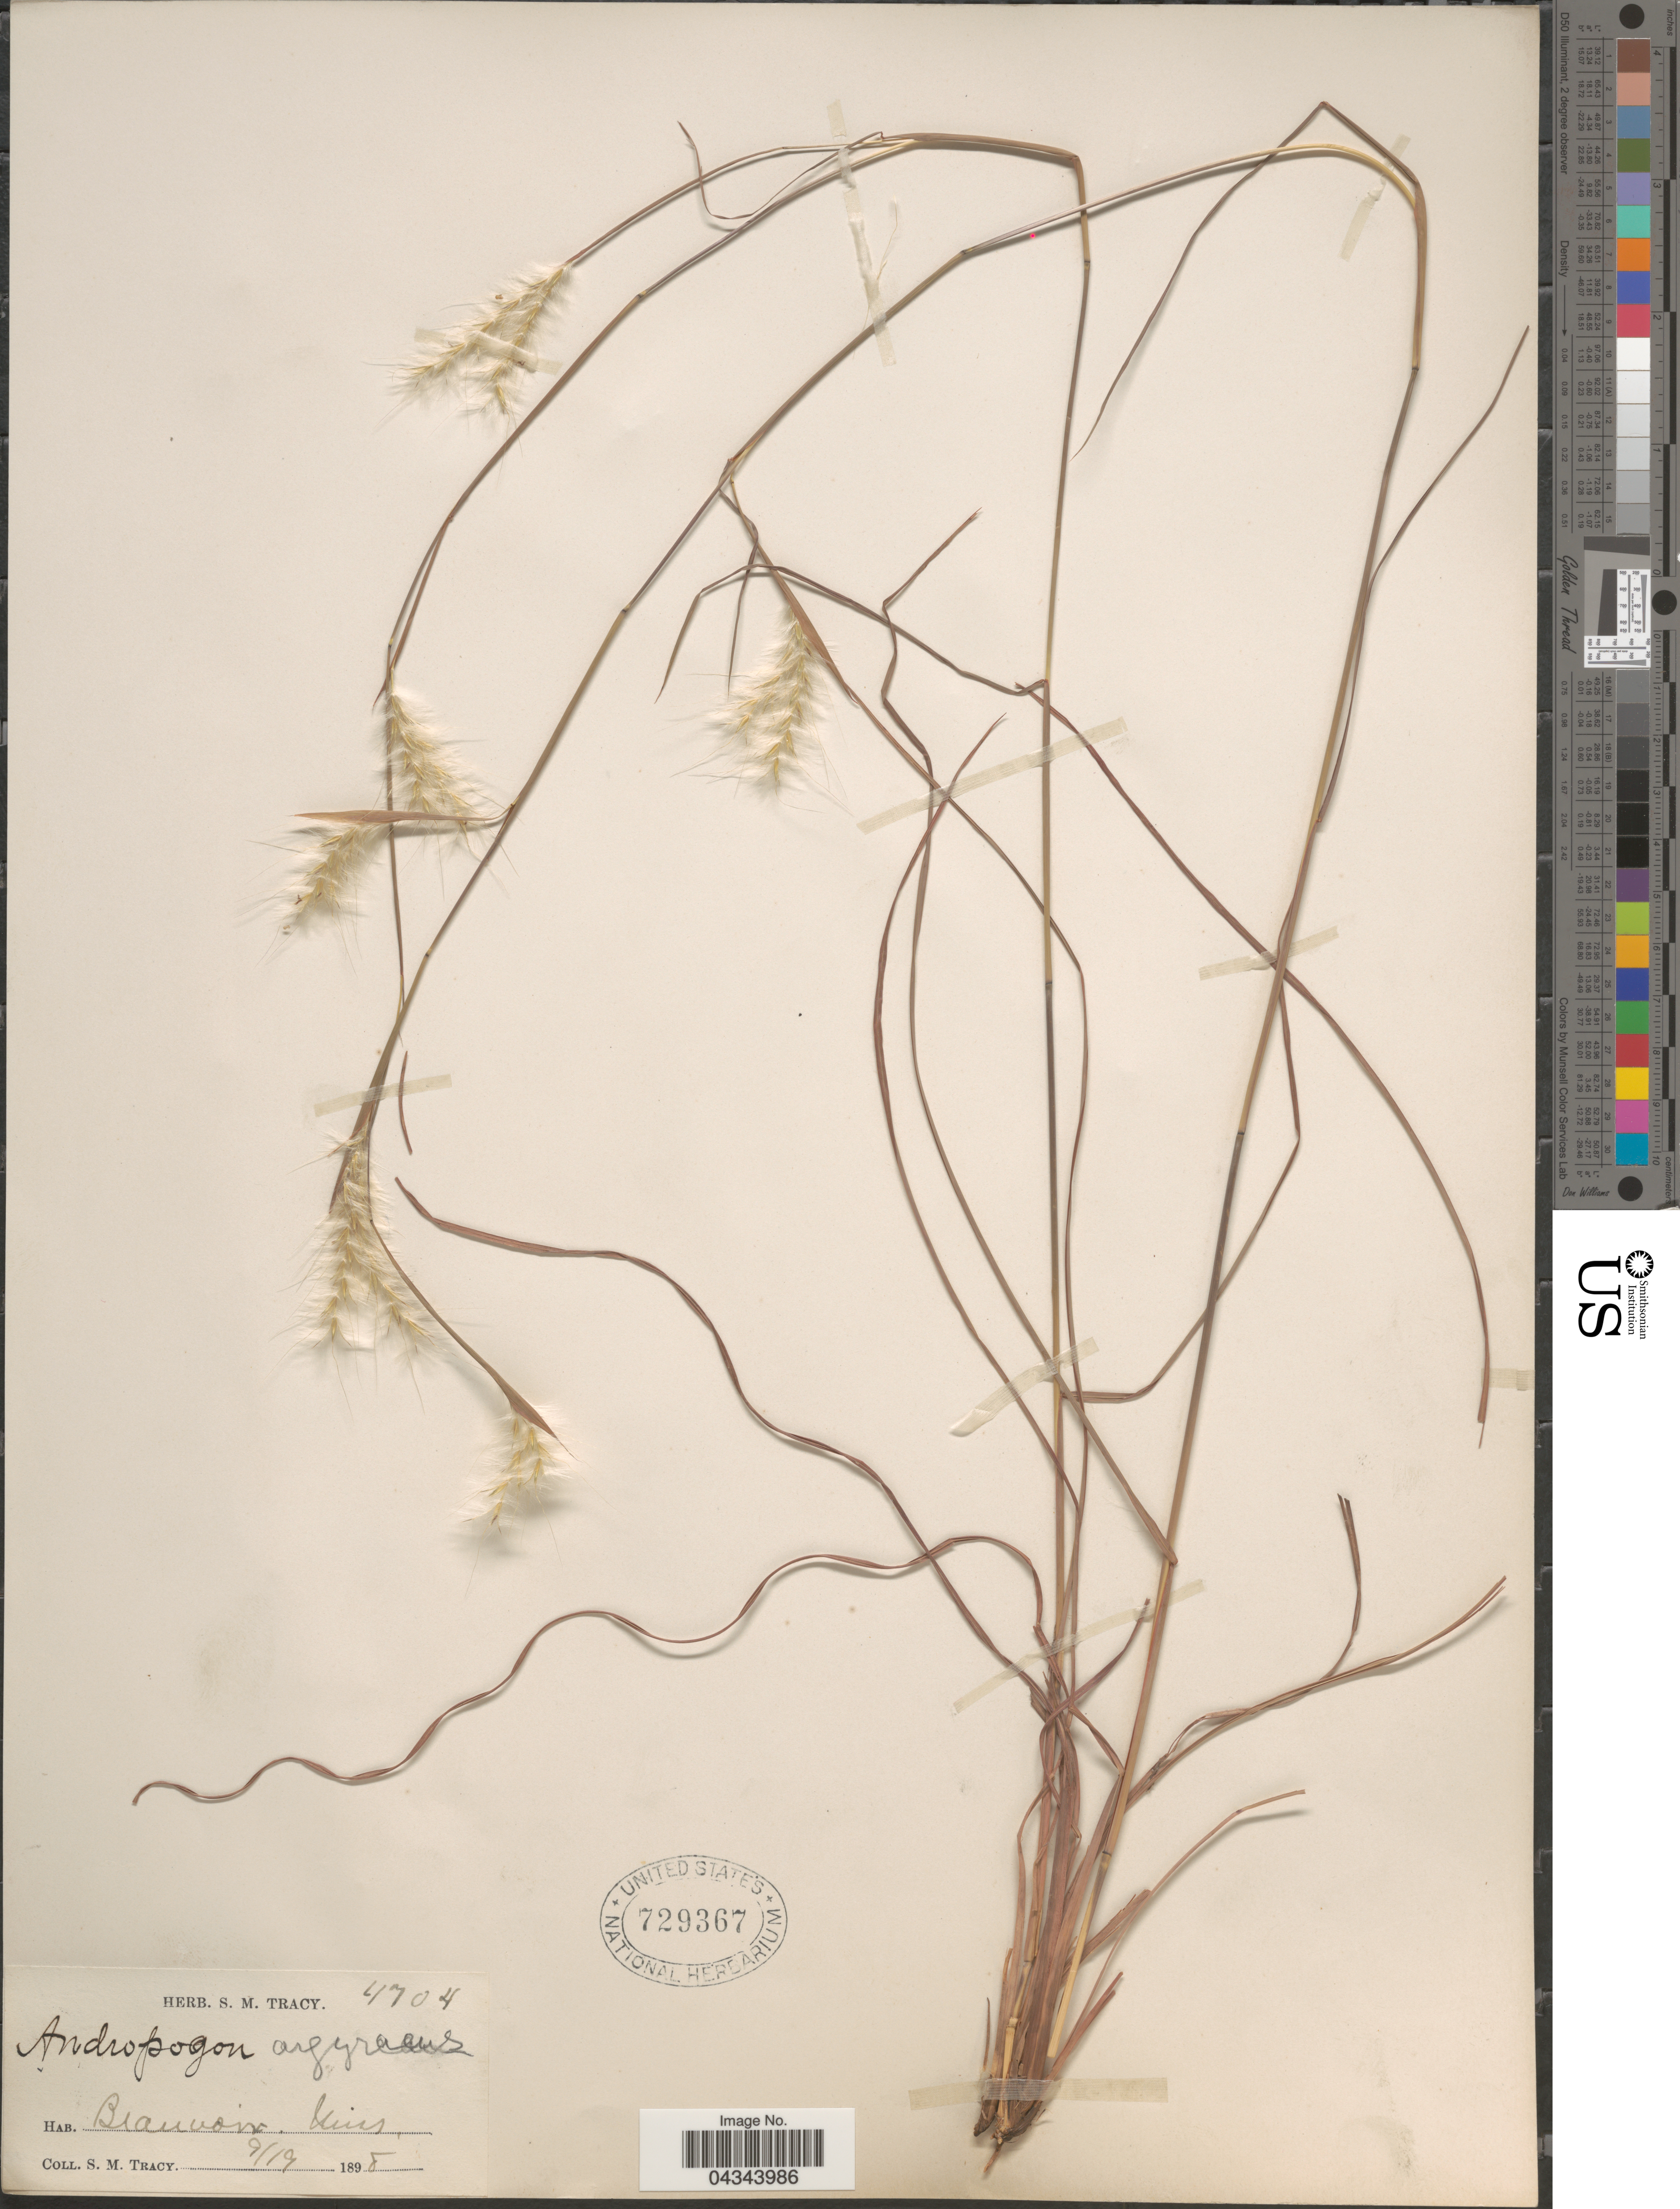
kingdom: Plantae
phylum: Tracheophyta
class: Liliopsida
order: Poales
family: Poaceae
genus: Andropogon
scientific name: Andropogon ternarius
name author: Michx.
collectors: S. M. Tracy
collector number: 4704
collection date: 1898-09-19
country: United States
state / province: Mississippi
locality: Beauvoir.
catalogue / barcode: US 729367